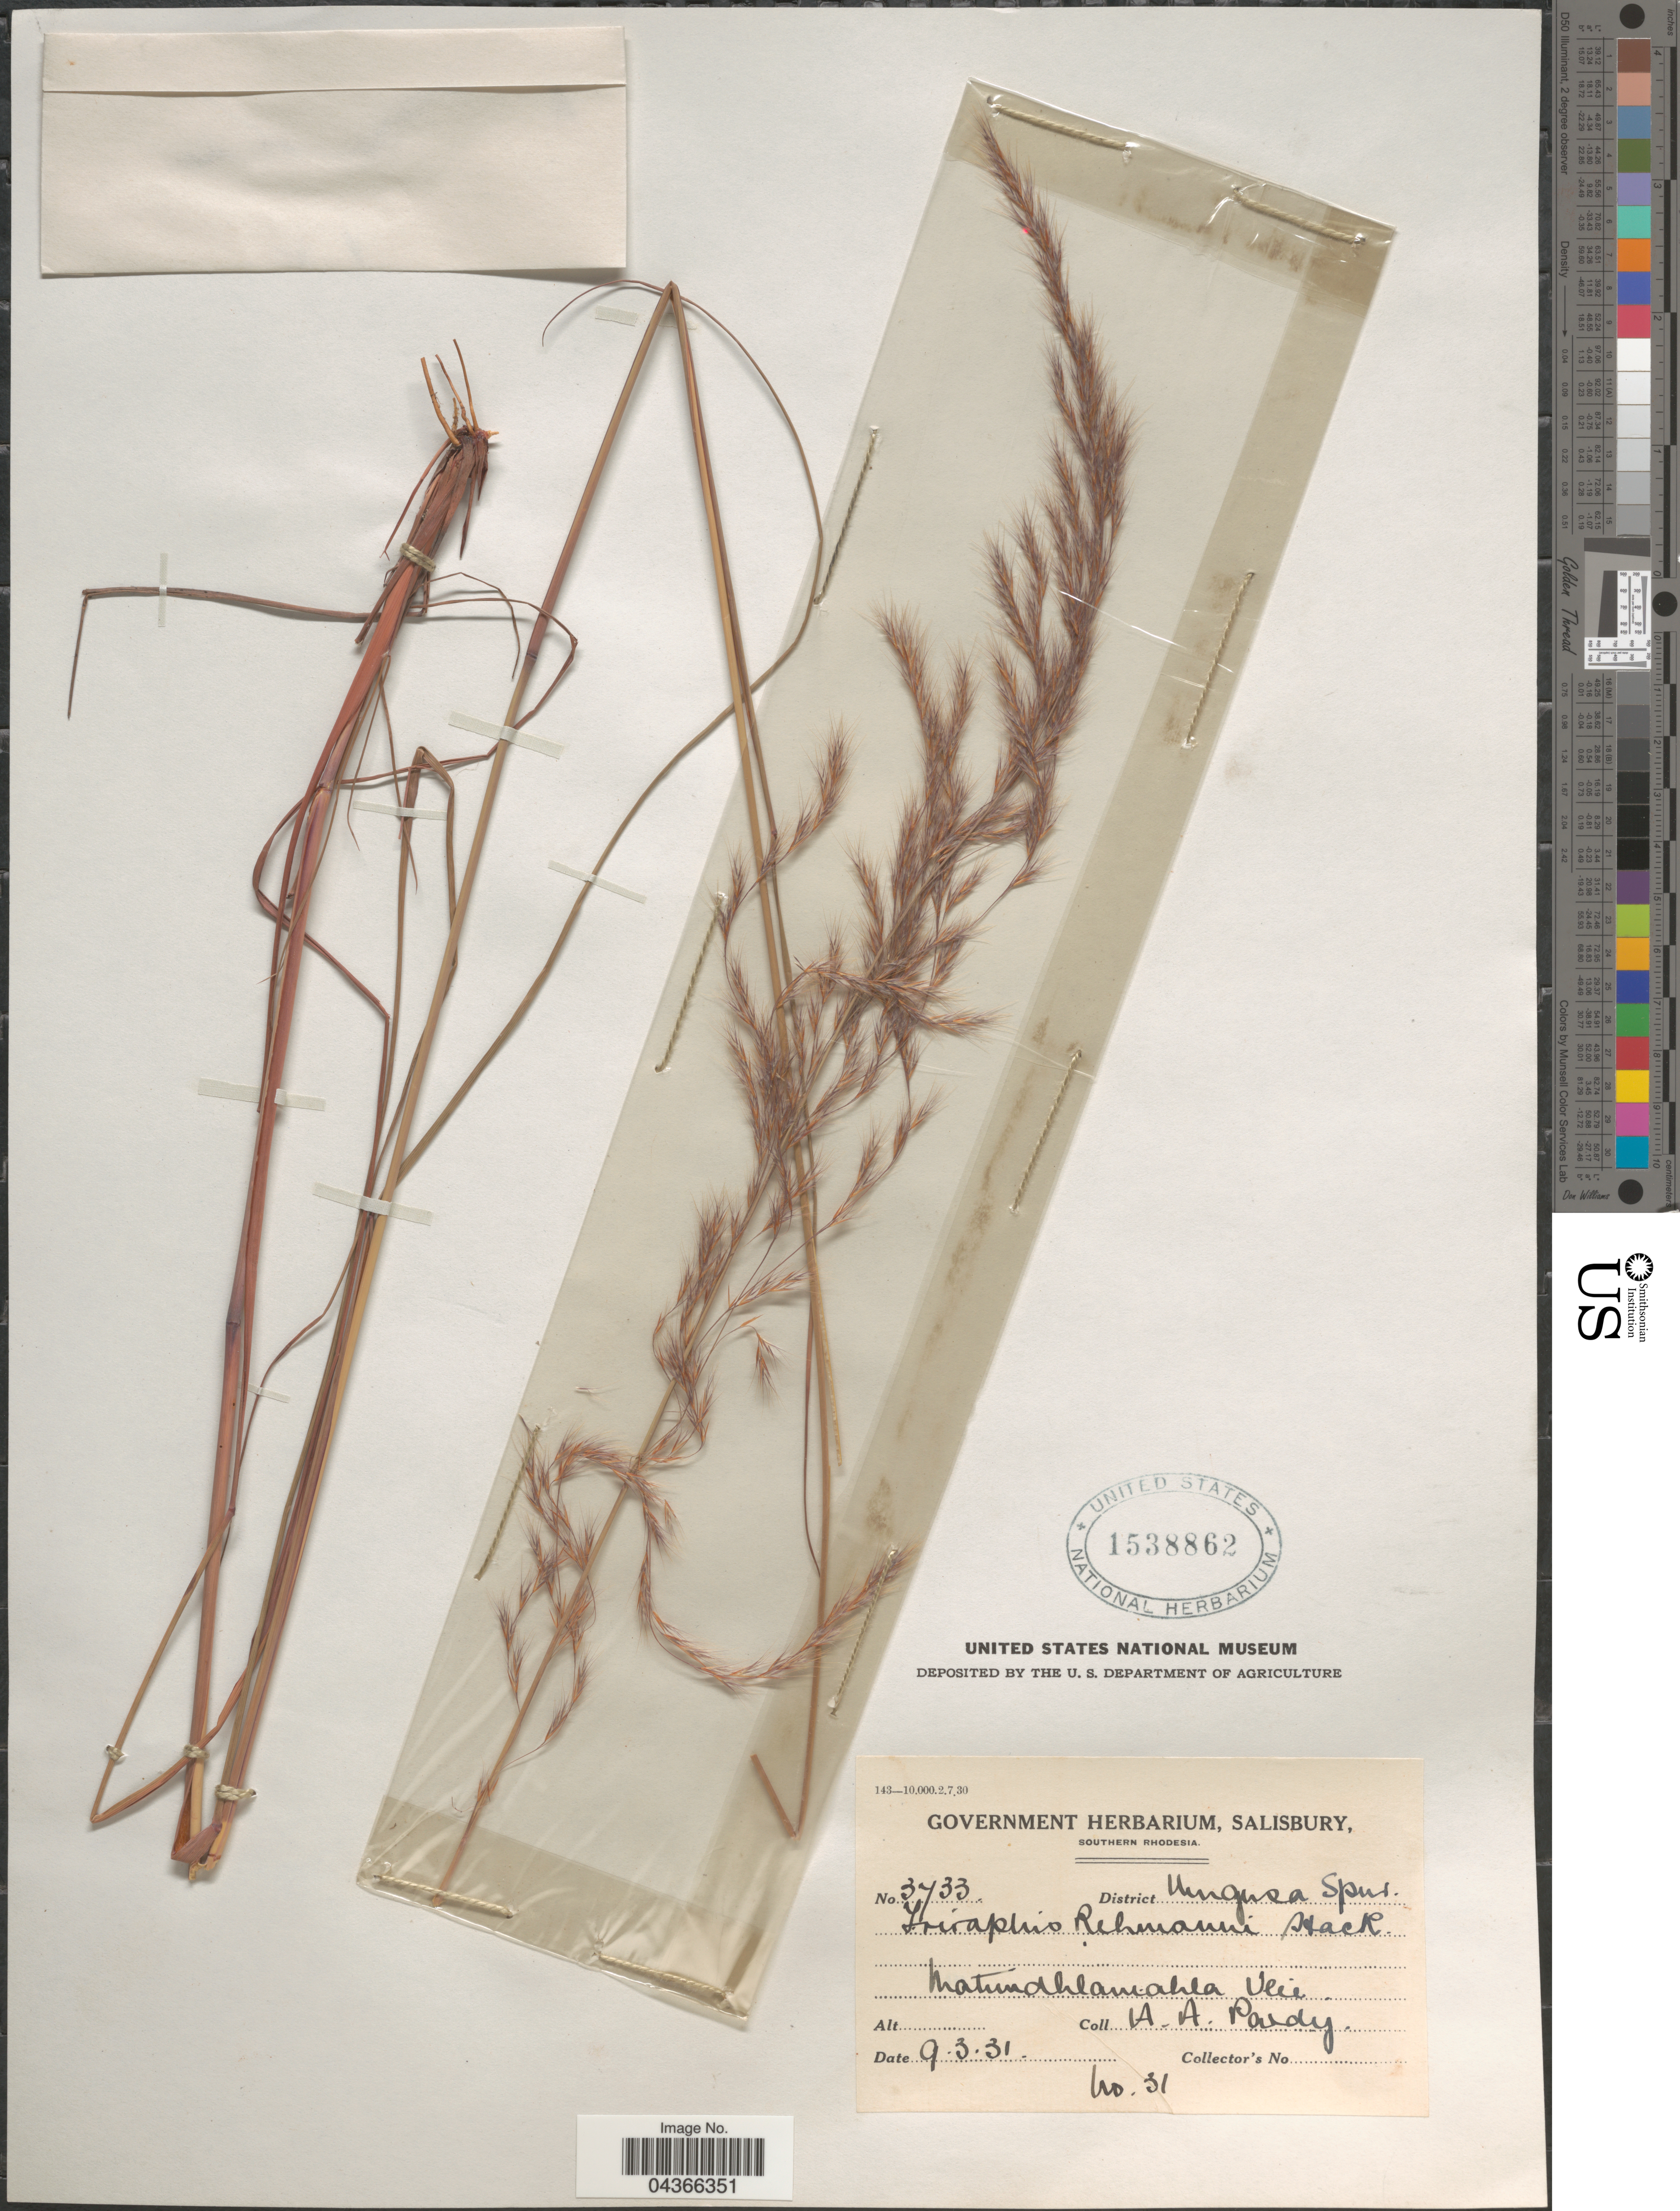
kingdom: Plantae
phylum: Tracheophyta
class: Liliopsida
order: Poales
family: Poaceae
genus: Triraphis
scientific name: Triraphis rehmanni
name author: Hack.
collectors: A. Pardy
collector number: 31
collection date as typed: Transcribed d/m/y: 9/3/31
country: Zimbabwe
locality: Southern Rhodesia. District Umgusa Spur. Matundhlamahla Vlei.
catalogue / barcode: US 1538862